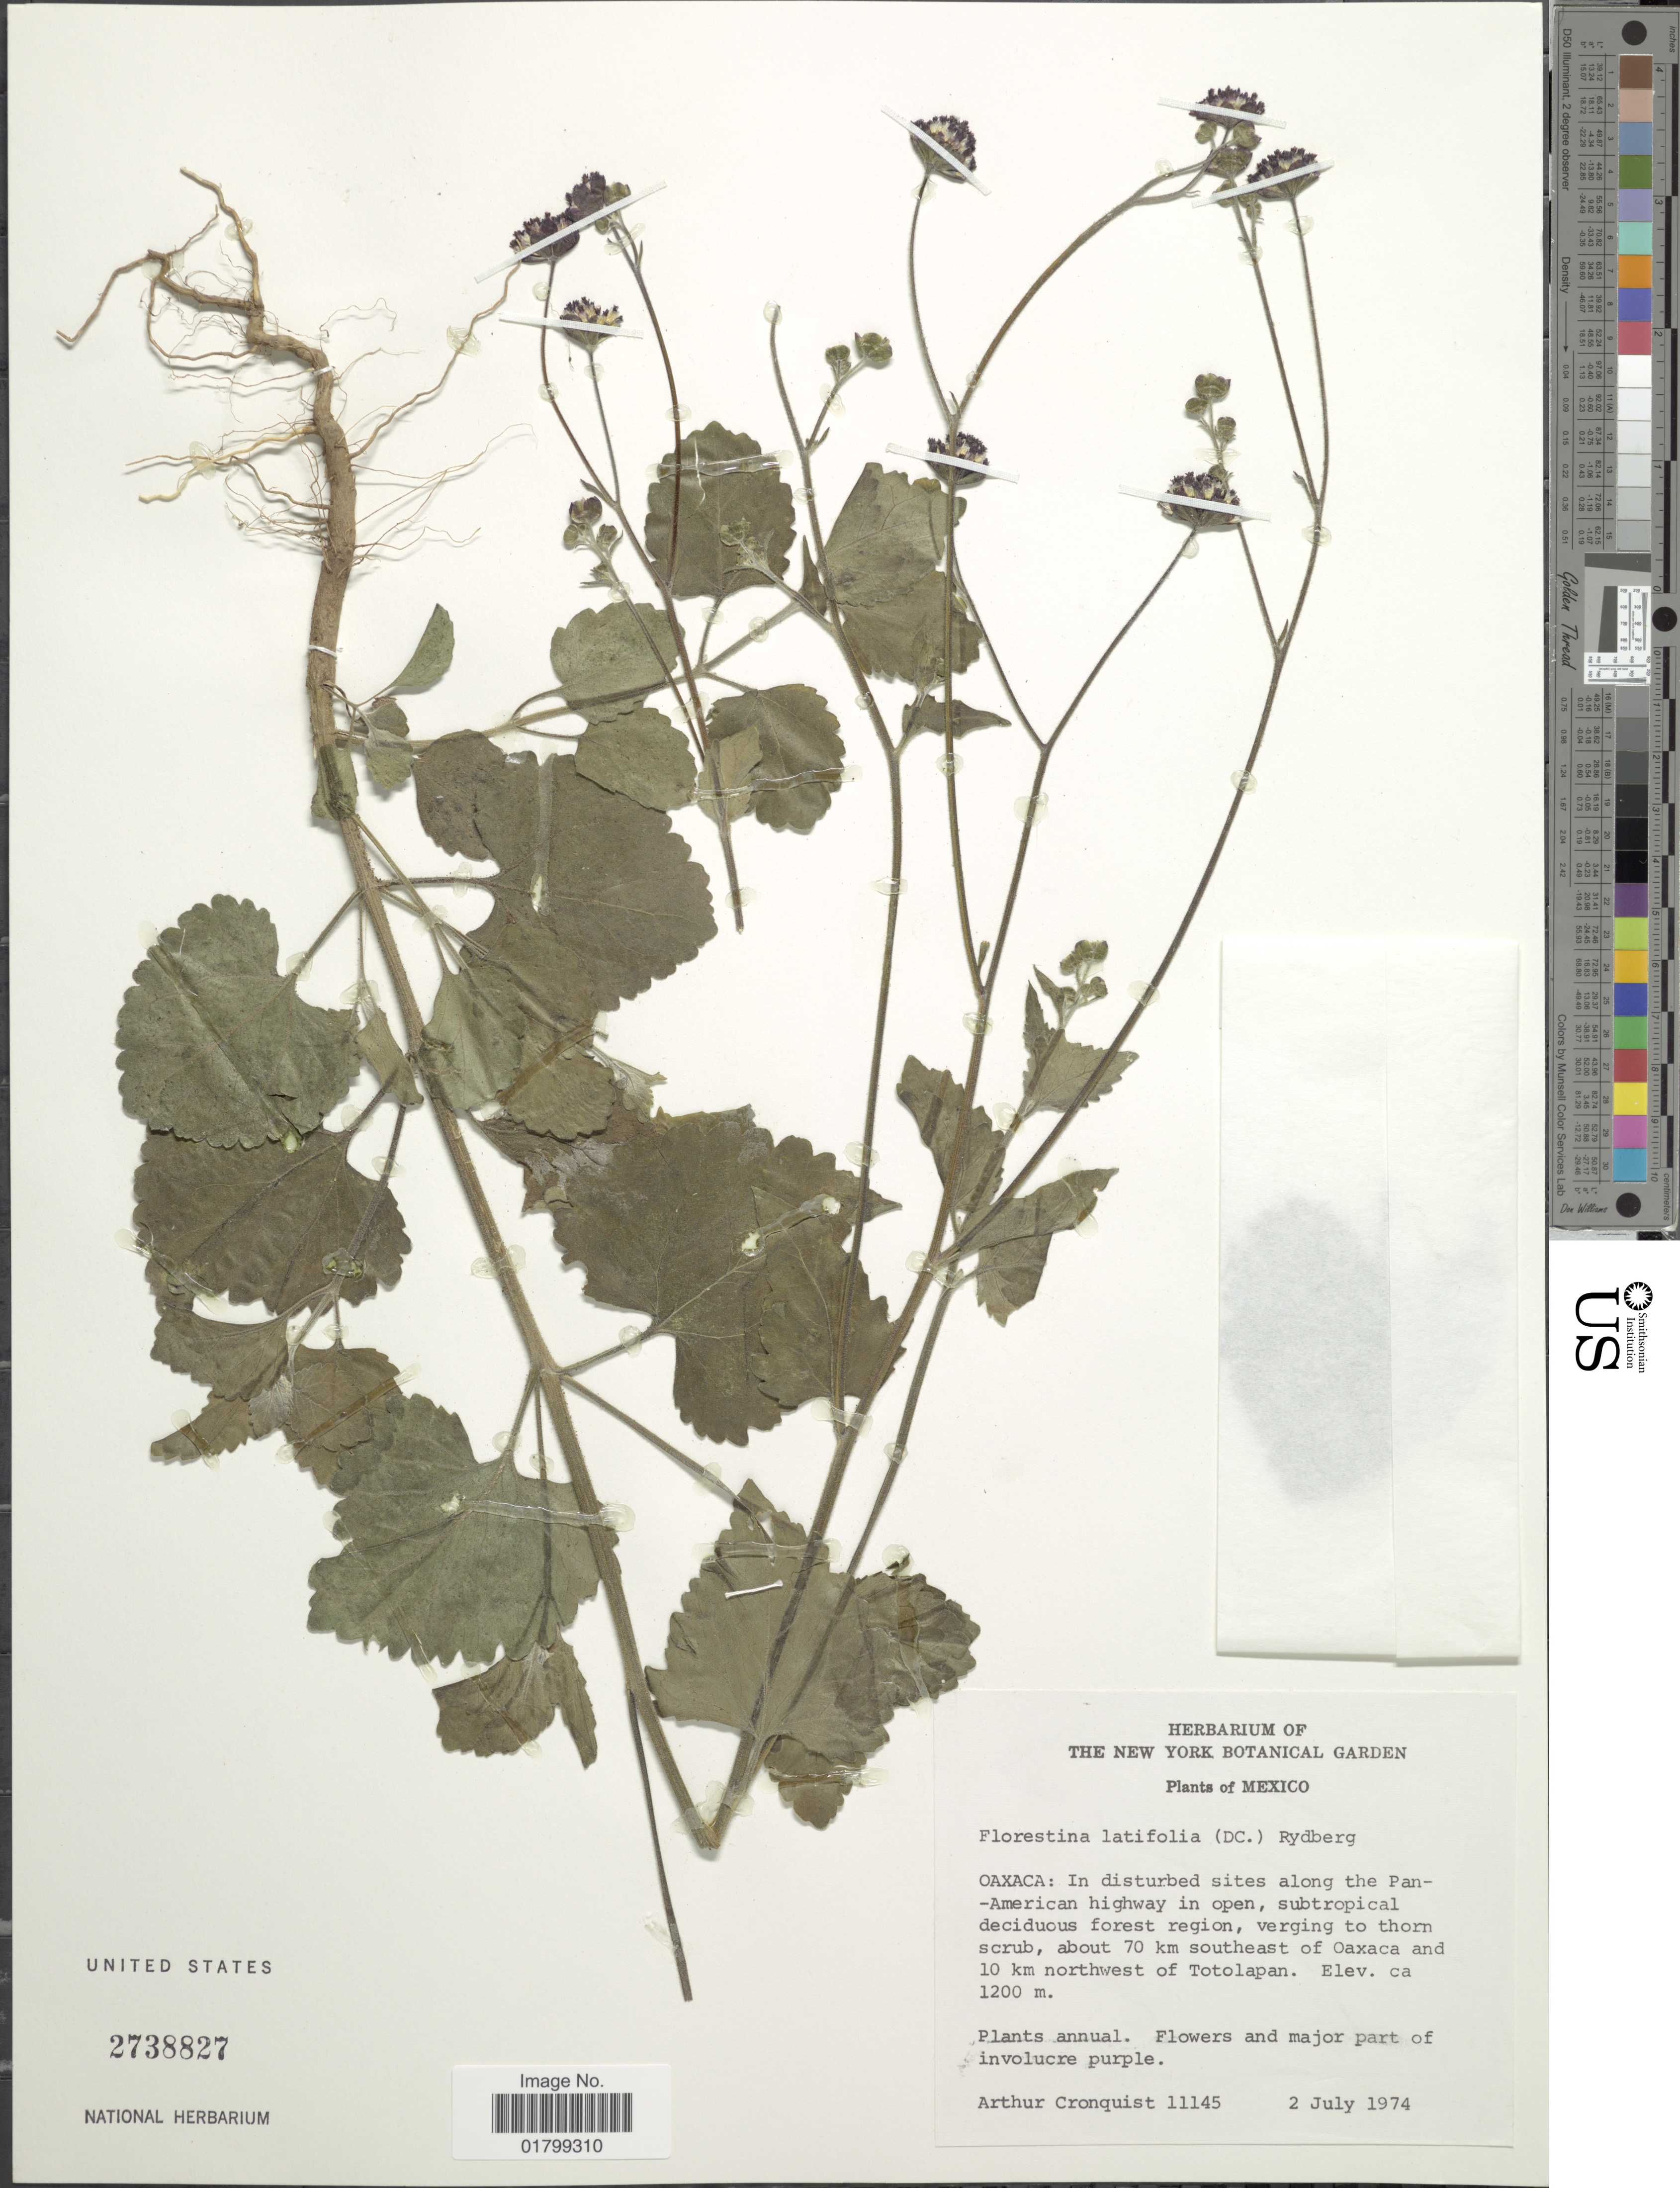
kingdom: Plantae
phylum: Tracheophyta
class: Magnoliopsida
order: Asterales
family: Asteraceae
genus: Florestina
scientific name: Florestina latifolia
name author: (DC.) Rydb.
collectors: A. J. Cronquist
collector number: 11145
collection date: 1974-07-02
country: Mexico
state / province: Oaxaca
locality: Along the Pan-American highway, about 70 km southeast of Oaxaca and 10 km northwest of Totolapan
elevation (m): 1200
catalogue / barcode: US 2738827